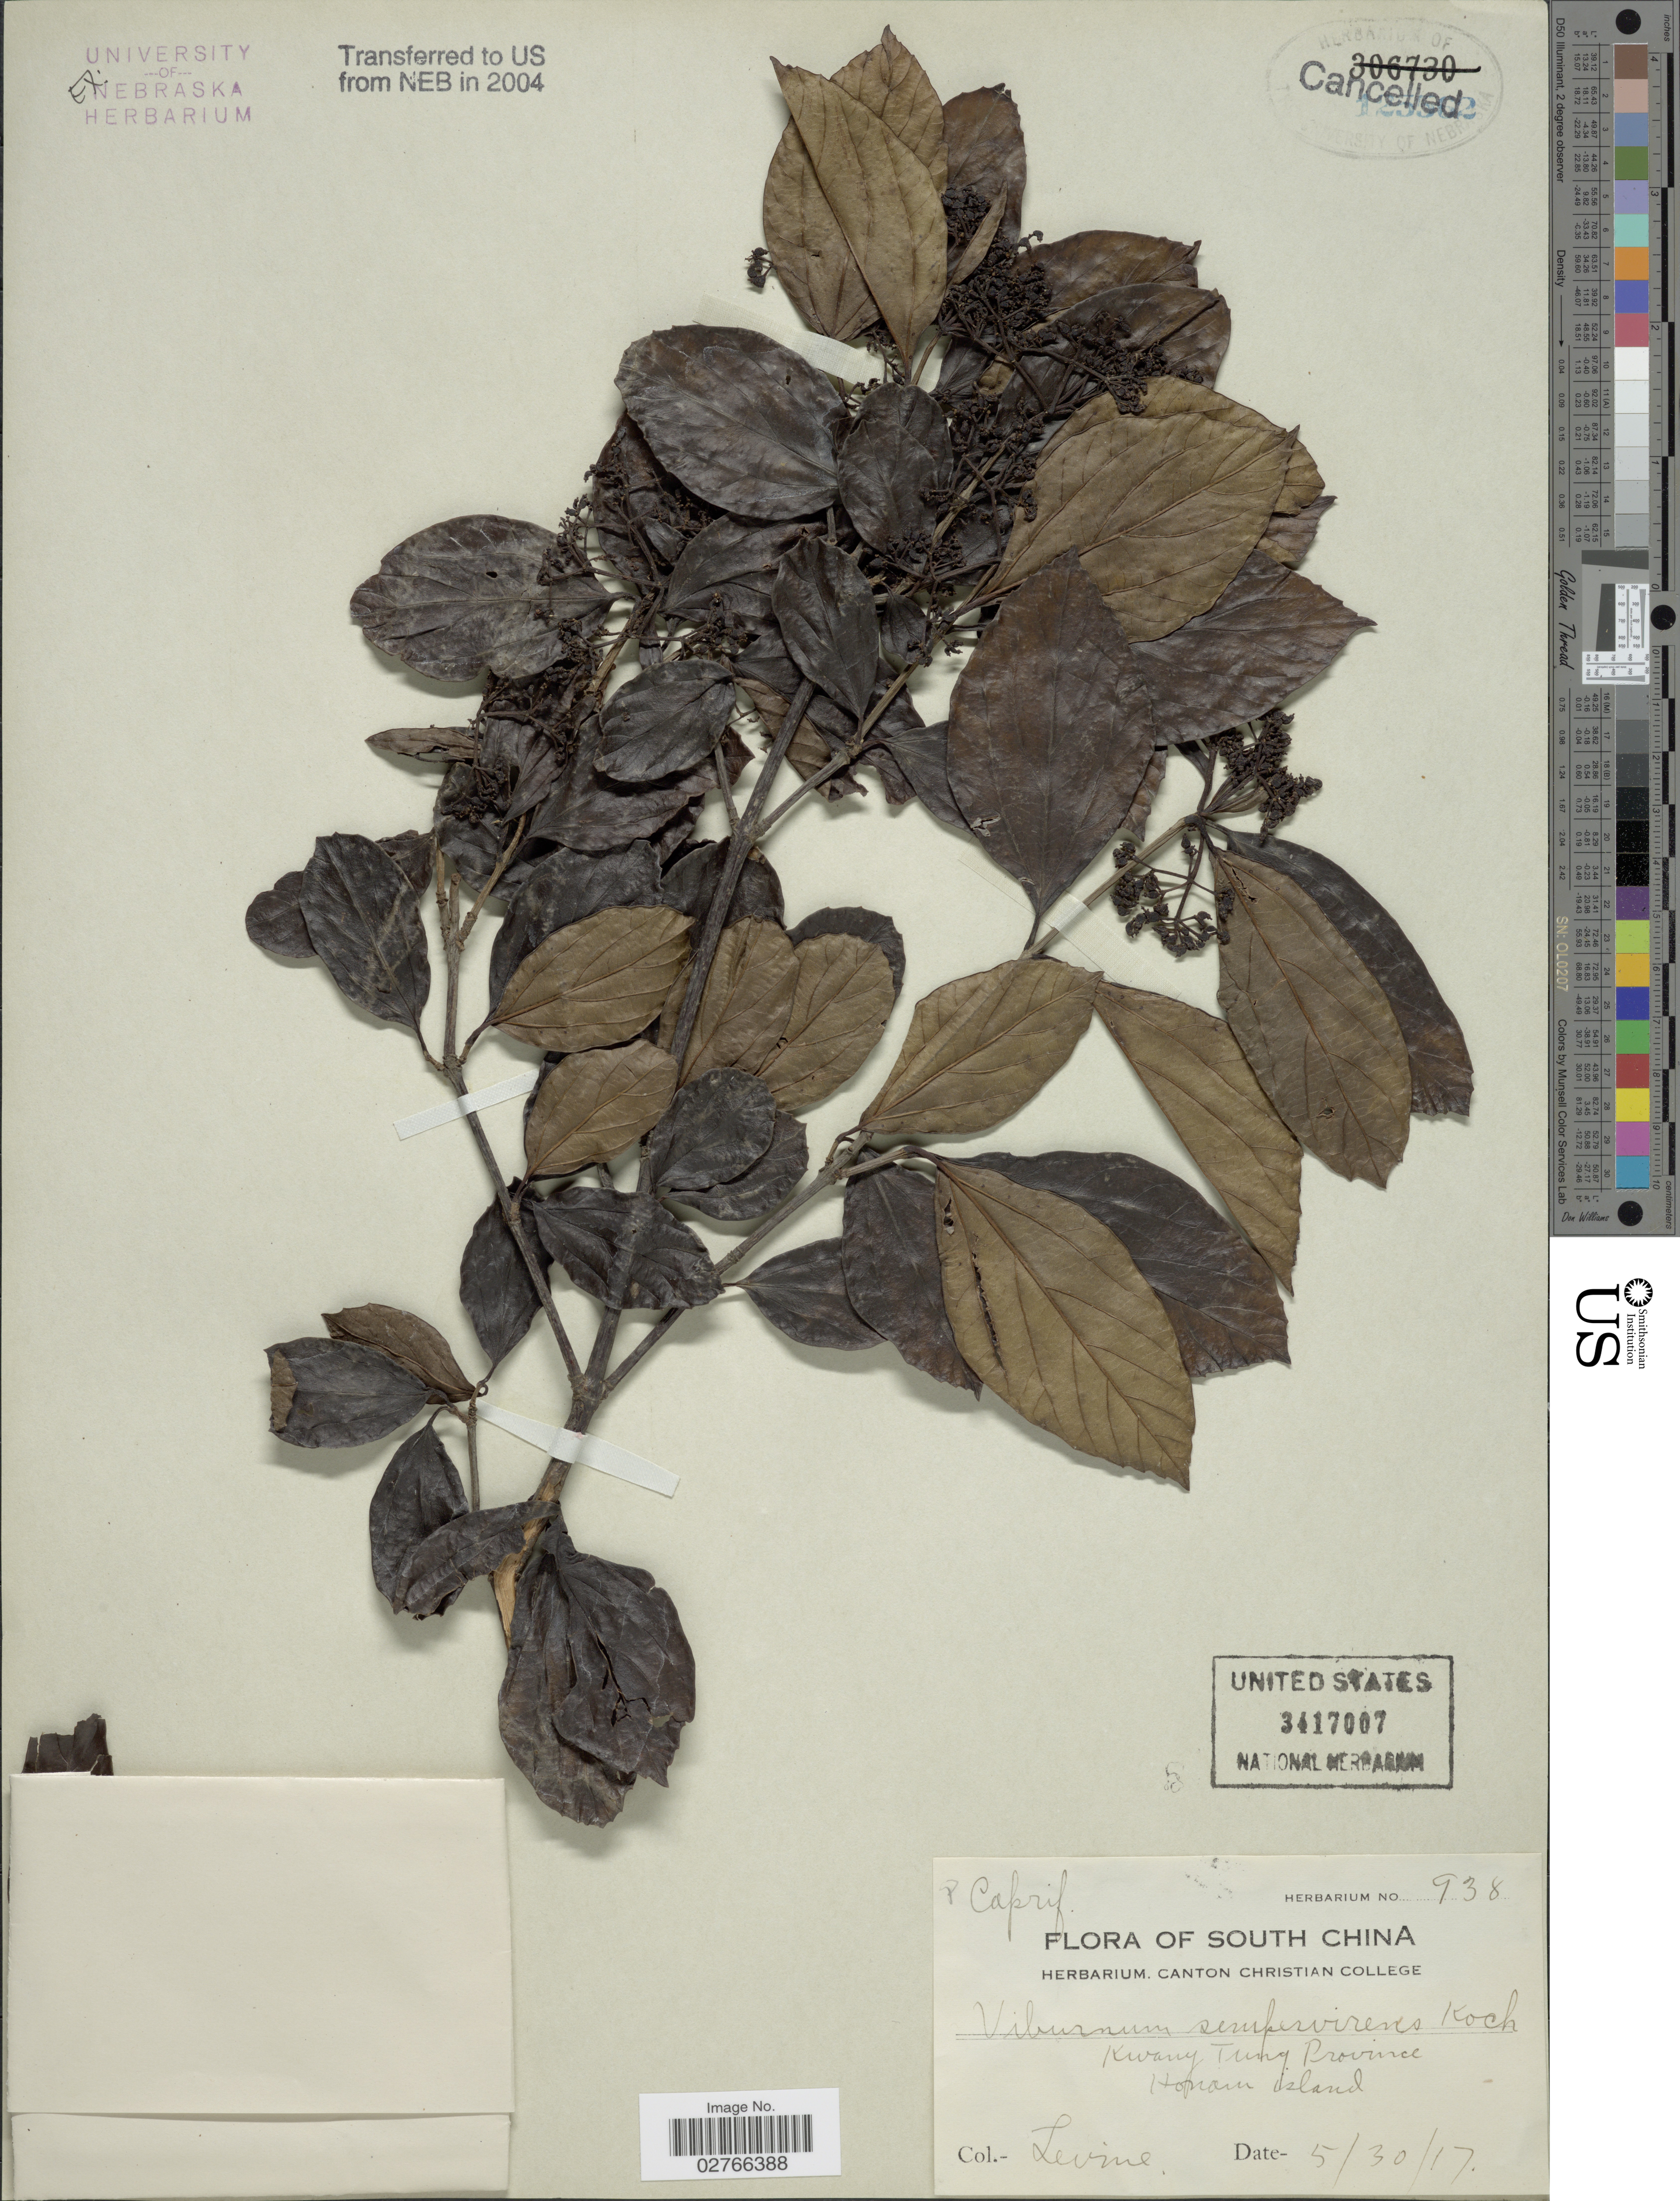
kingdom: Plantae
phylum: Tracheophyta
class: Magnoliopsida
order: Dipsacales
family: Viburnaceae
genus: Viburnum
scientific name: Viburnum sempervirens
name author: K. Koch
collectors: -. Levine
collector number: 938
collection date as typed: Transcribed d/m/y: 30/5/17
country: China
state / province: Guangdong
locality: Kwang Tung Province, Honam Island.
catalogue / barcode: US 3417007